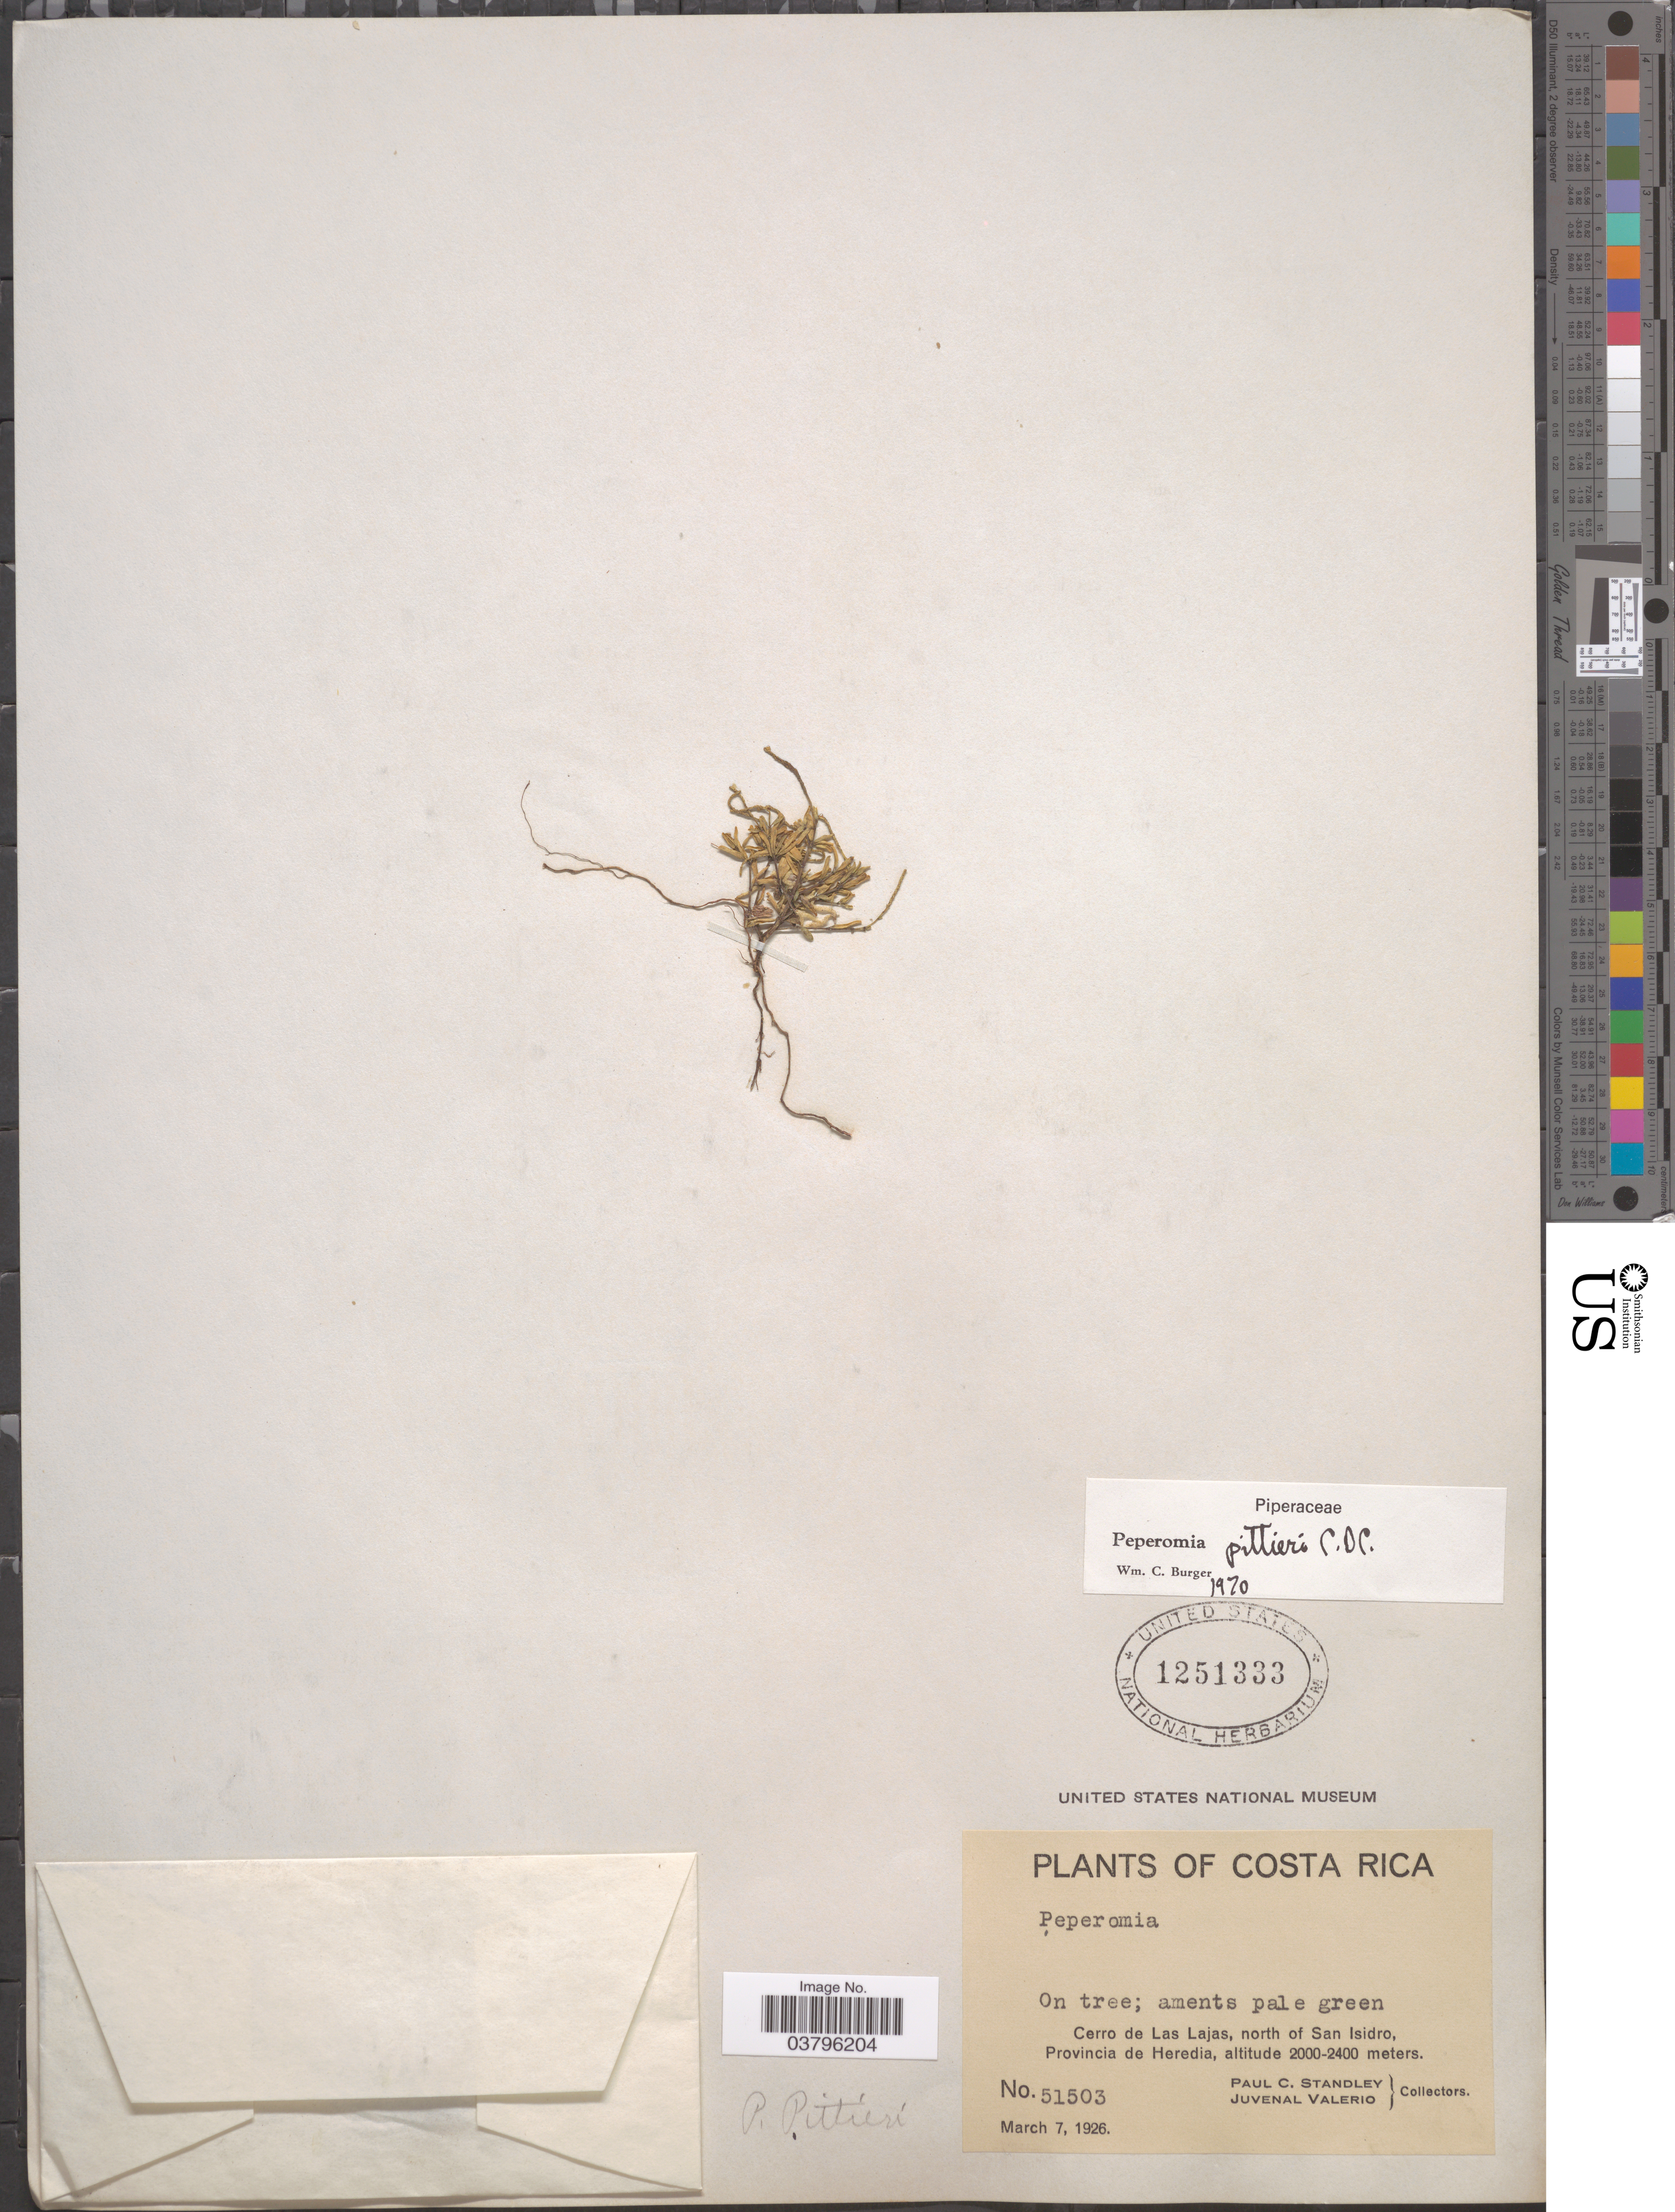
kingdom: Plantae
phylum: Tracheophyta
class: Magnoliopsida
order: Piperales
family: Piperaceae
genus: Peperomia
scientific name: Peperomia pittieri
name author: C. DC.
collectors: P. C. Standley & J. Valerio R.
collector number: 51503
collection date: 1926-03-07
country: Costa Rica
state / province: Heredia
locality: Cerros de Las Lajas, north of San Isidro.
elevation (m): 2000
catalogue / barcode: US 1251333